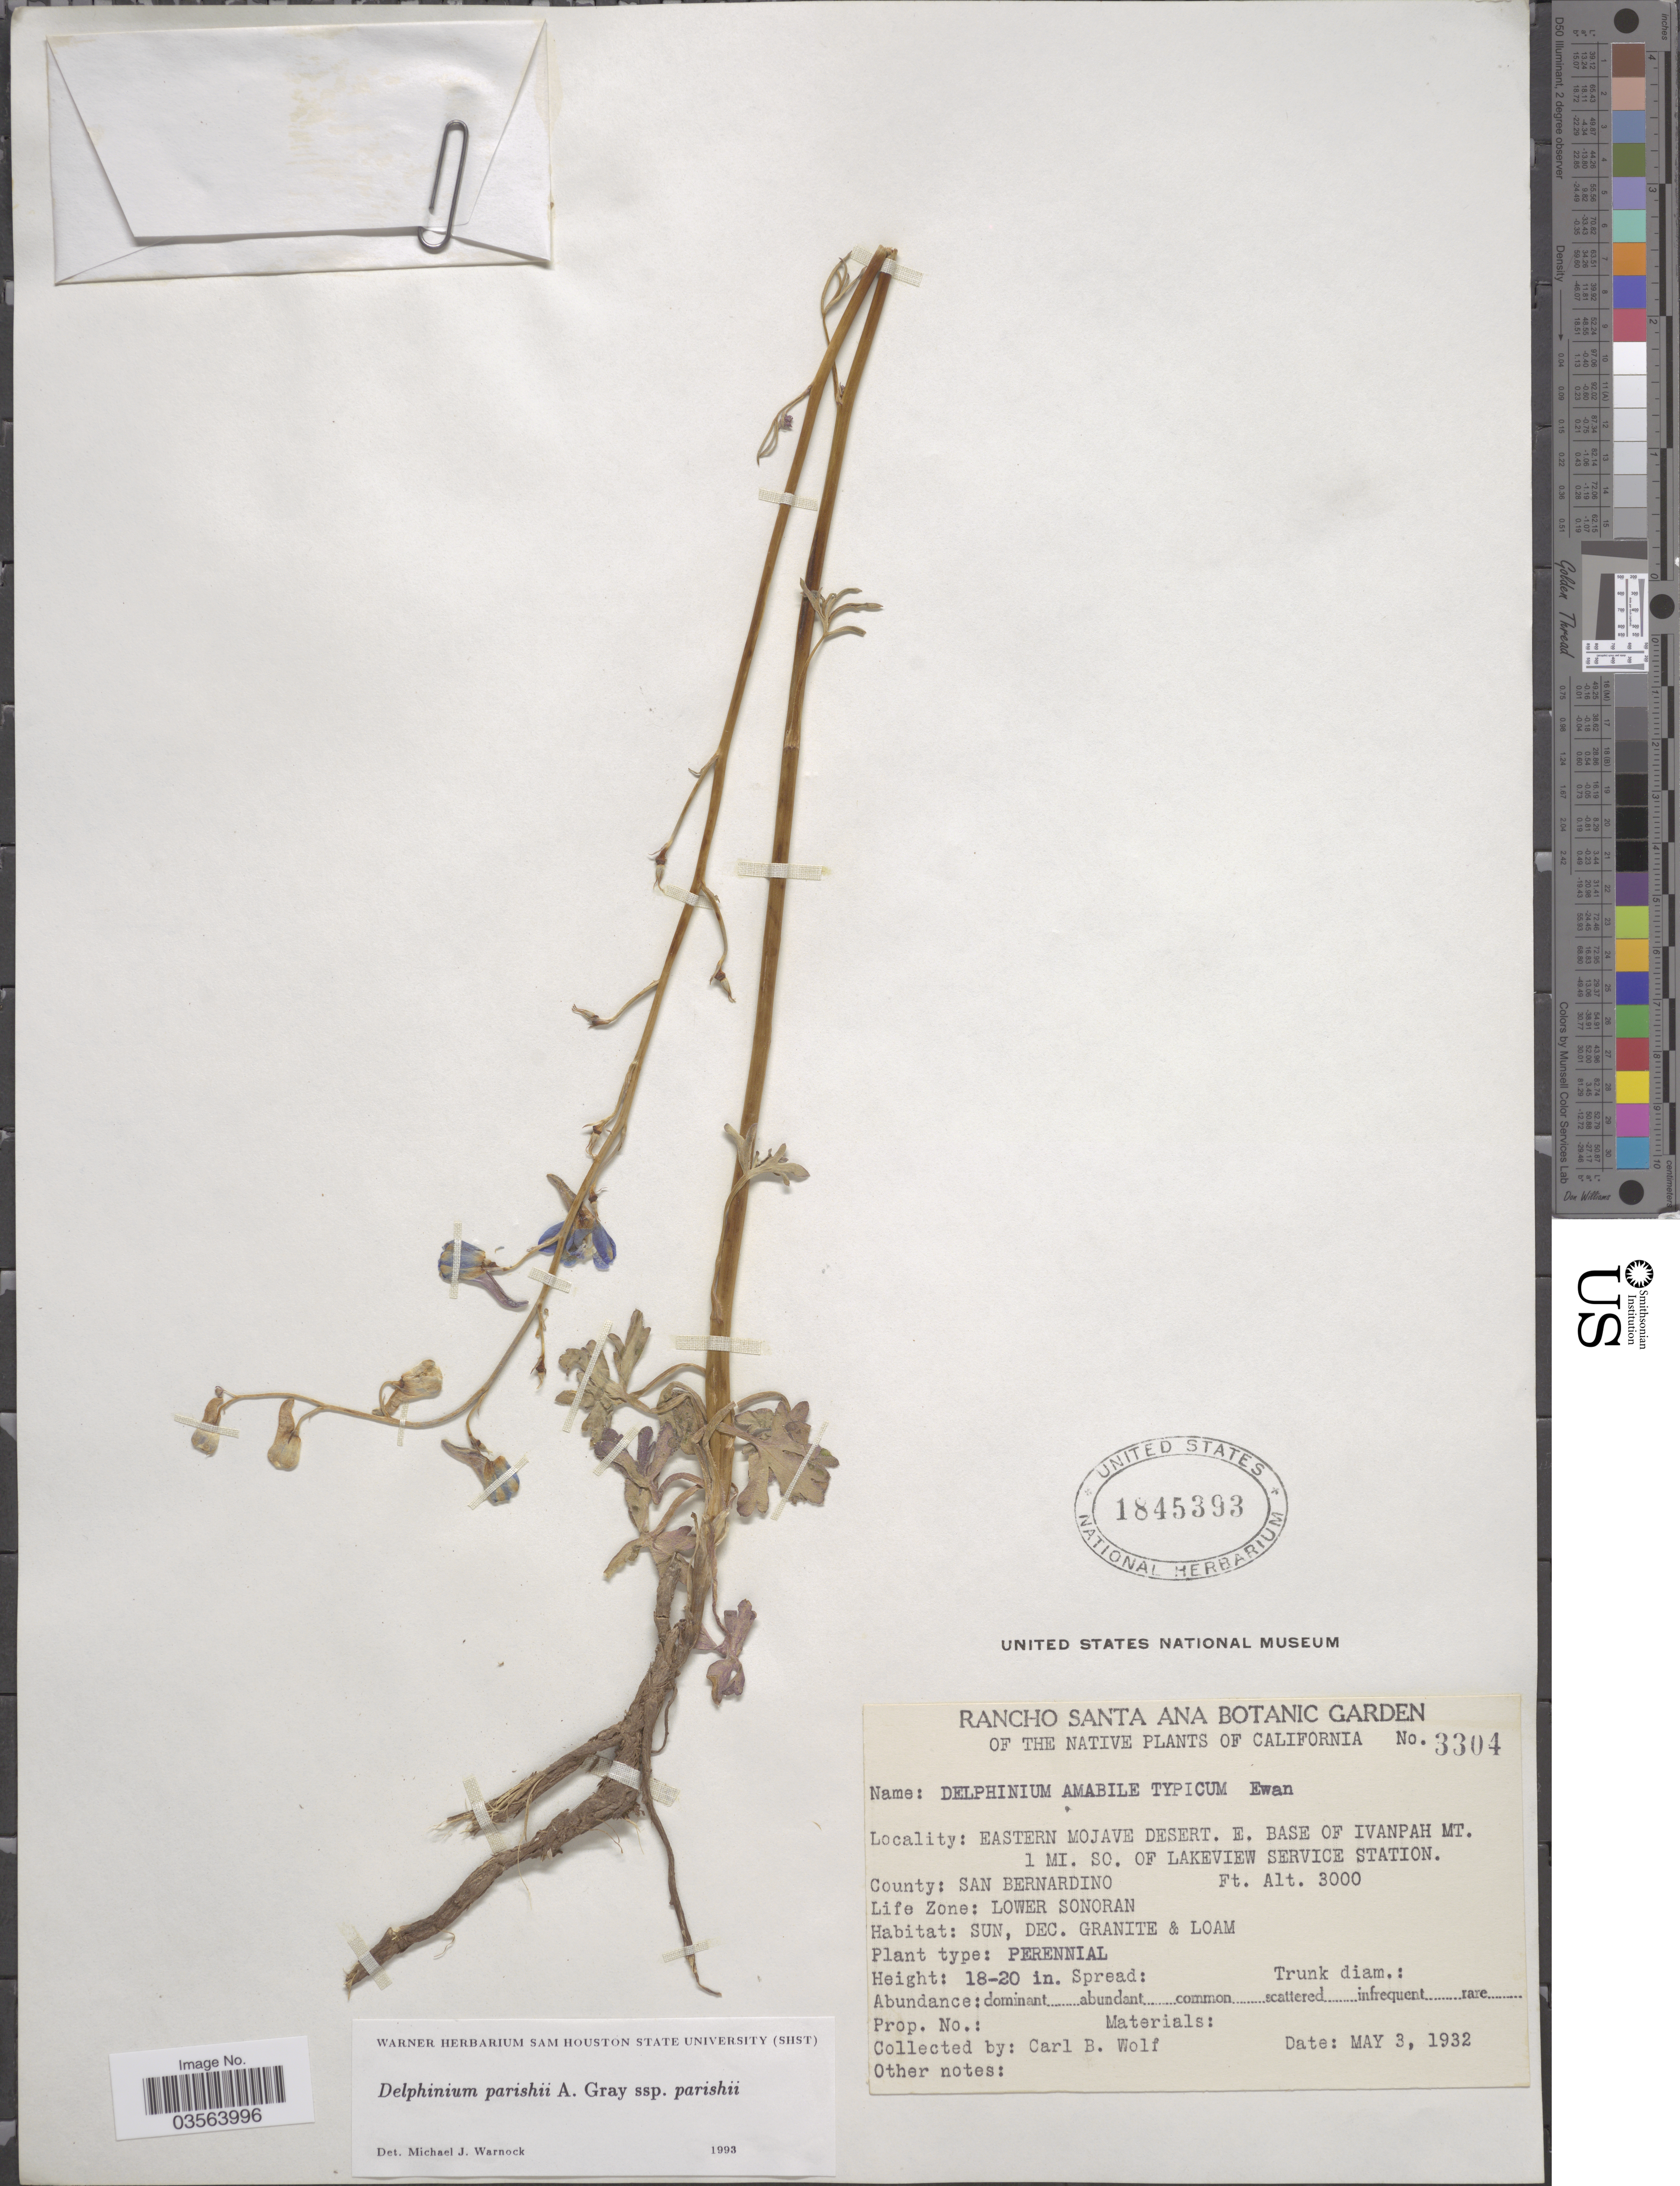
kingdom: Plantae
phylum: Tracheophyta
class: Magnoliopsida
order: Ranunculales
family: Ranunculaceae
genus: Delphinium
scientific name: Delphinium parishii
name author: A. Gray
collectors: C. B. Wolf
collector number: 3304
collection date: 1932-05-03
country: United States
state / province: California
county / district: San Bernardino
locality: Eastern Mojave Desert. E. Base of Ivanpah Mt. 1 Mi. So. of Lakeview Service Station. County: San Bernardino. Life Zone: Lower Sonoran.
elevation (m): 914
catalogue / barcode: US 1845393